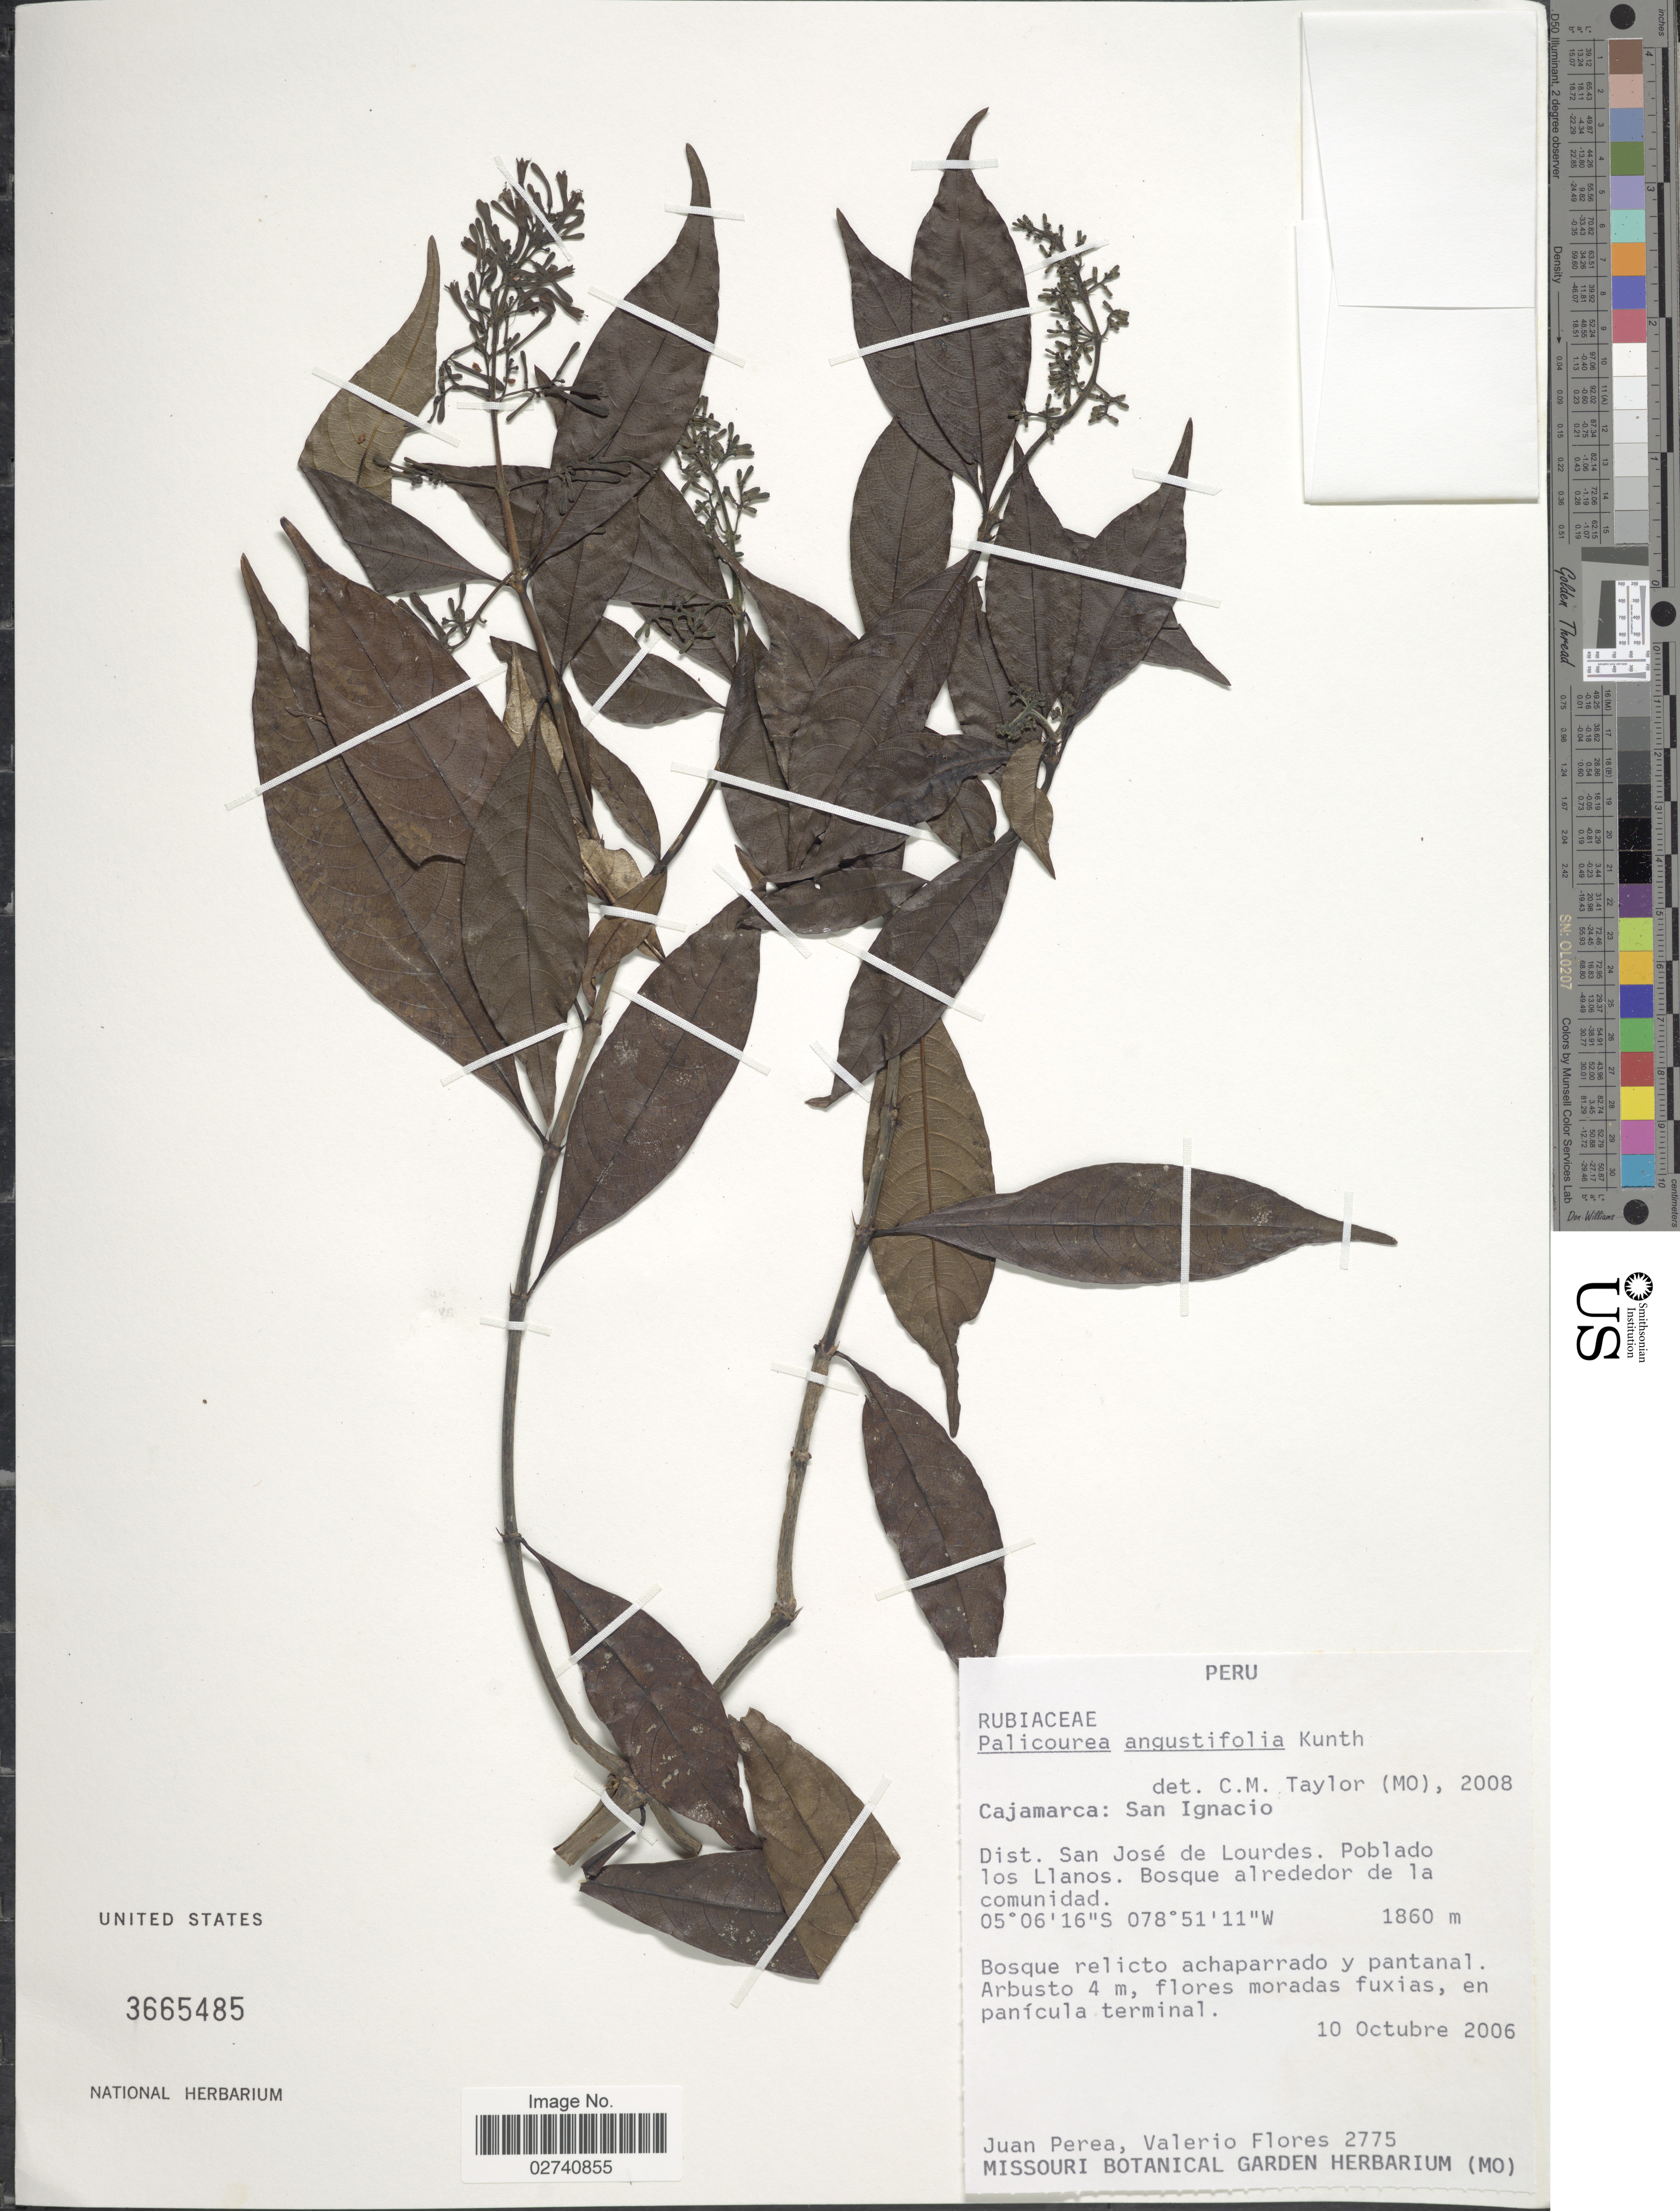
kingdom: Plantae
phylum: Tracheophyta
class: Magnoliopsida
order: Gentianales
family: Rubiaceae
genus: Palicourea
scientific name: Palicourea angustifolia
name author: Kunth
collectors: J. Perea & V. Flores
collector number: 2775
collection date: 2006-10-10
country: Peru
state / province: Cajamarca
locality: San Ignacio. Dist. San Jose de Lourdes. Poblado los Llanos. Bosque alrededor de la comunidad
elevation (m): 1860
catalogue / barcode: US 3665485